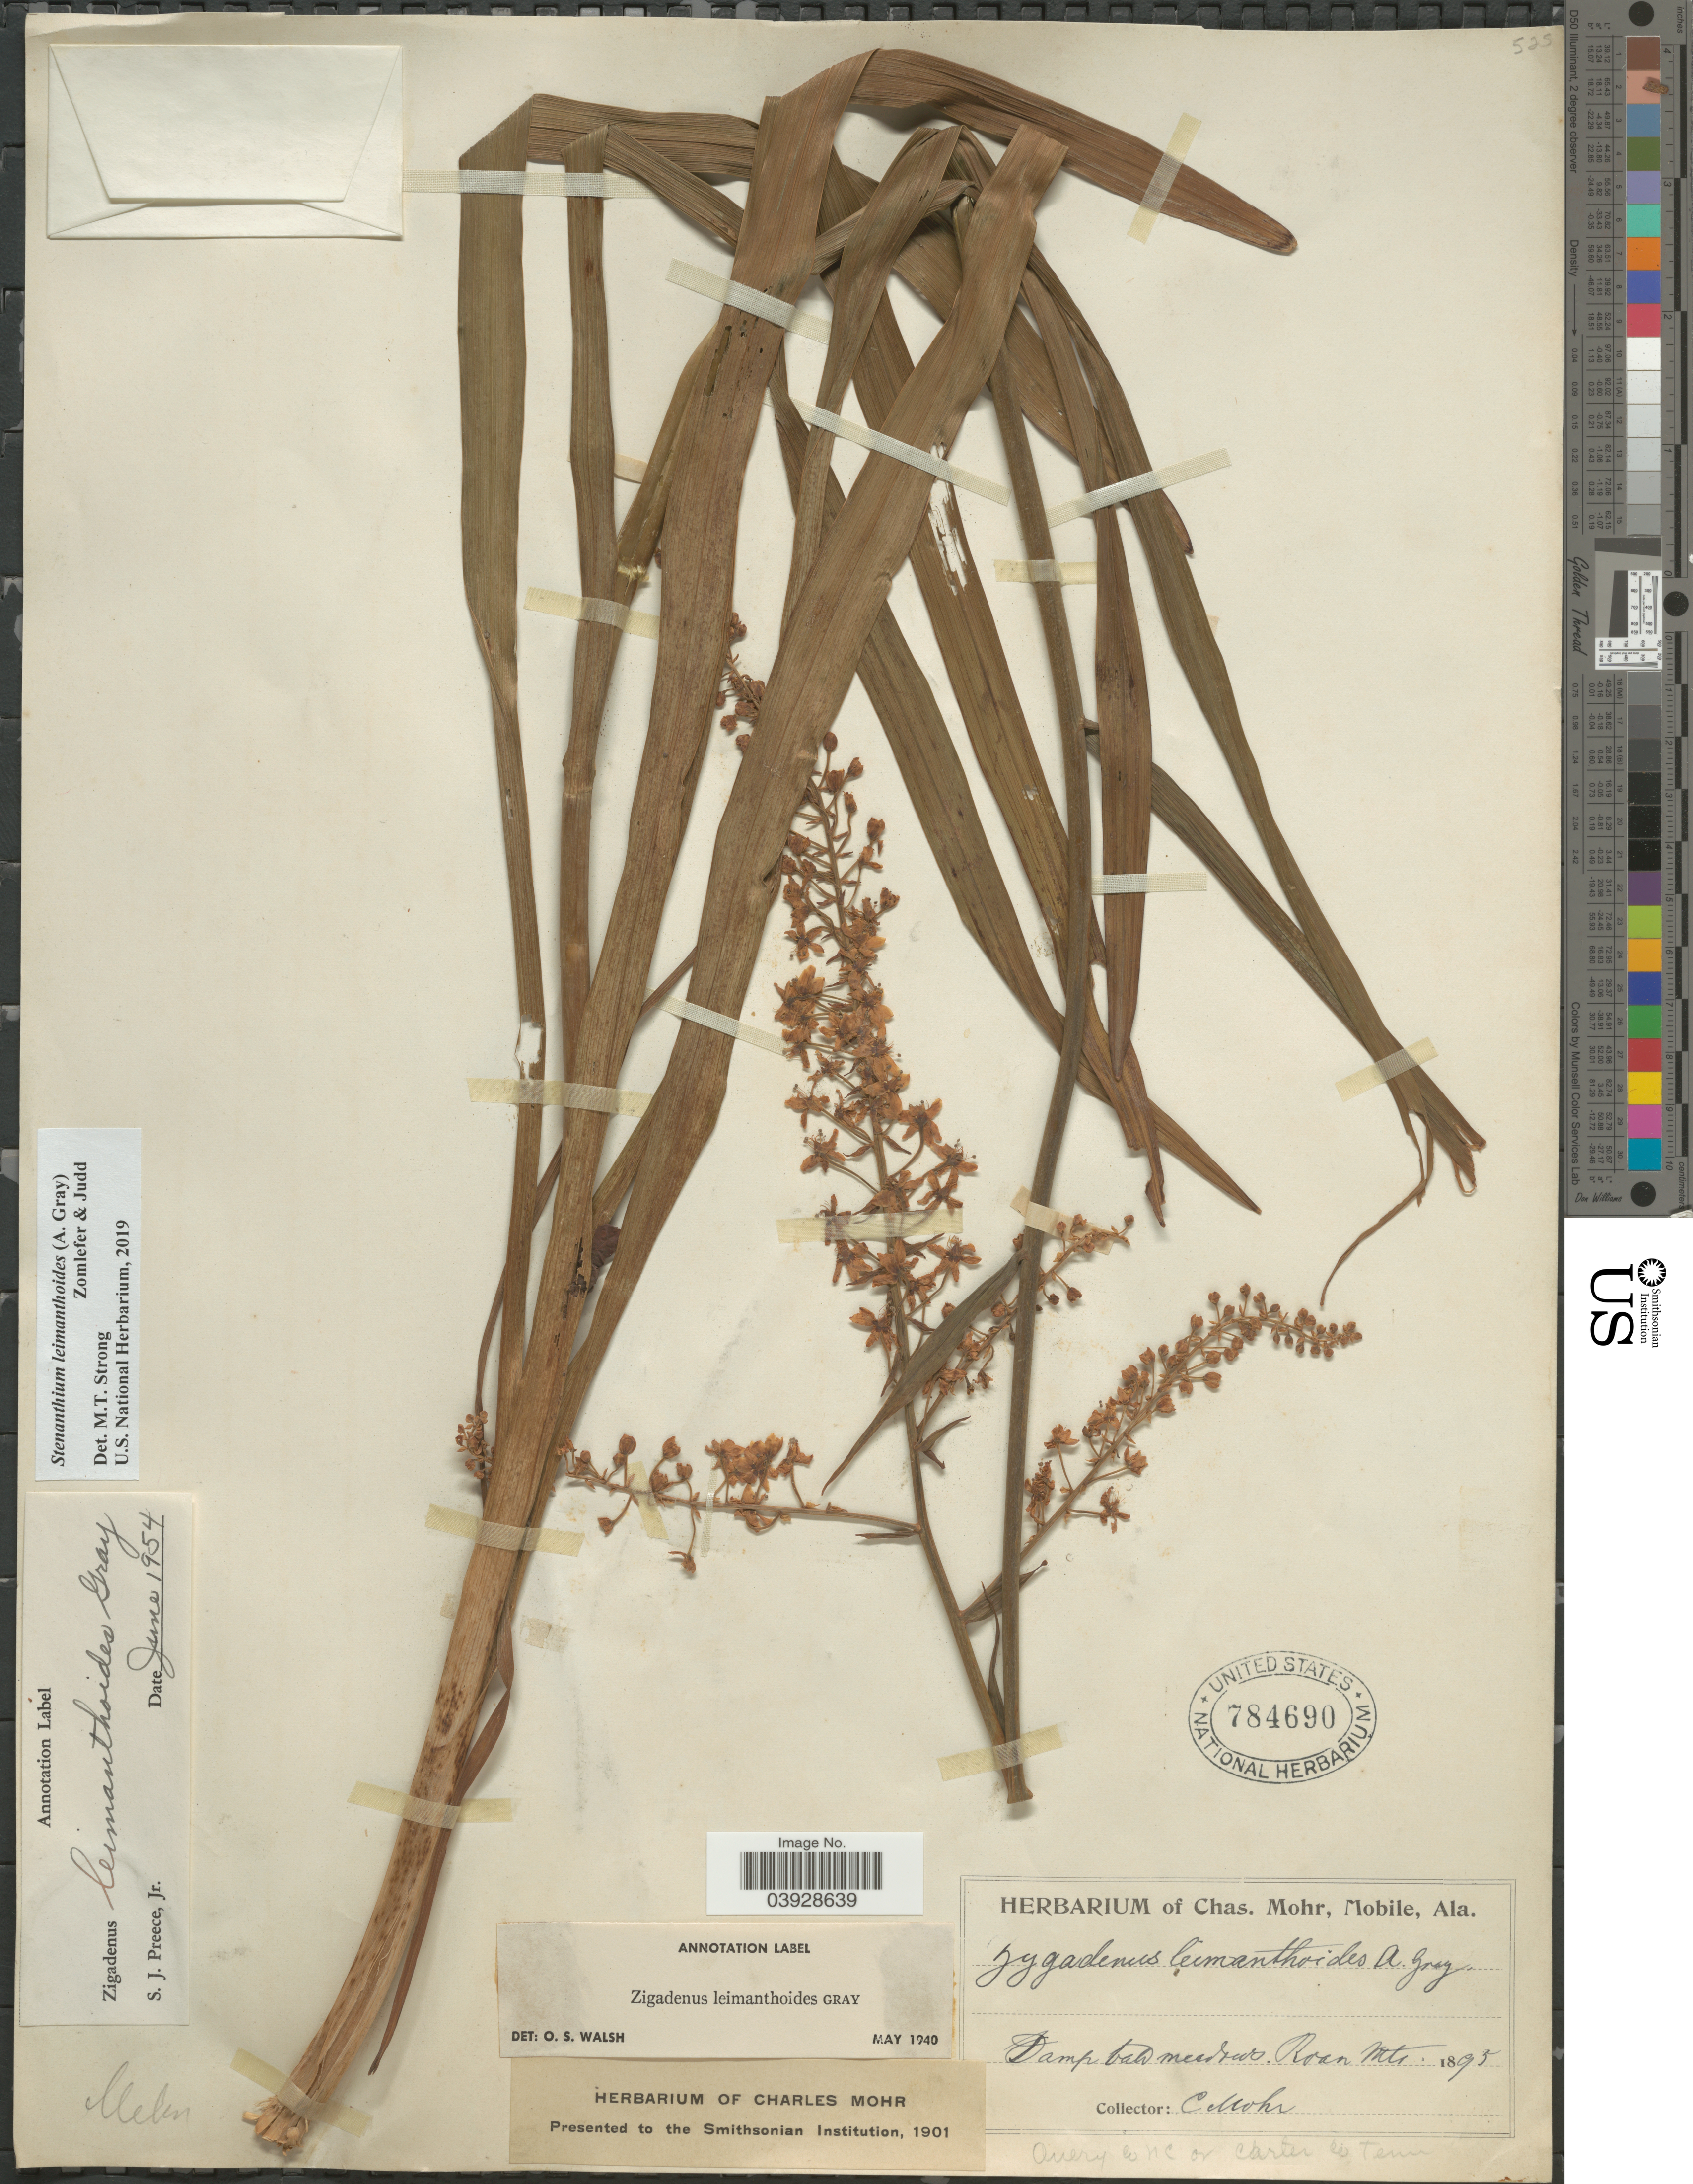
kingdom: Plantae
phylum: Tracheophyta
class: Liliopsida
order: Liliales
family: Melanthiaceae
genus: Stenanthium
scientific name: Stenanthium leimanthoides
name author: (A. Gray) Zomlefer & Judd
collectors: C. T. Mohr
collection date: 1895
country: United States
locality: Roan Mts. Avery Co NC or Carter Co Tenn [unsure placement]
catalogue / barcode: US 784690